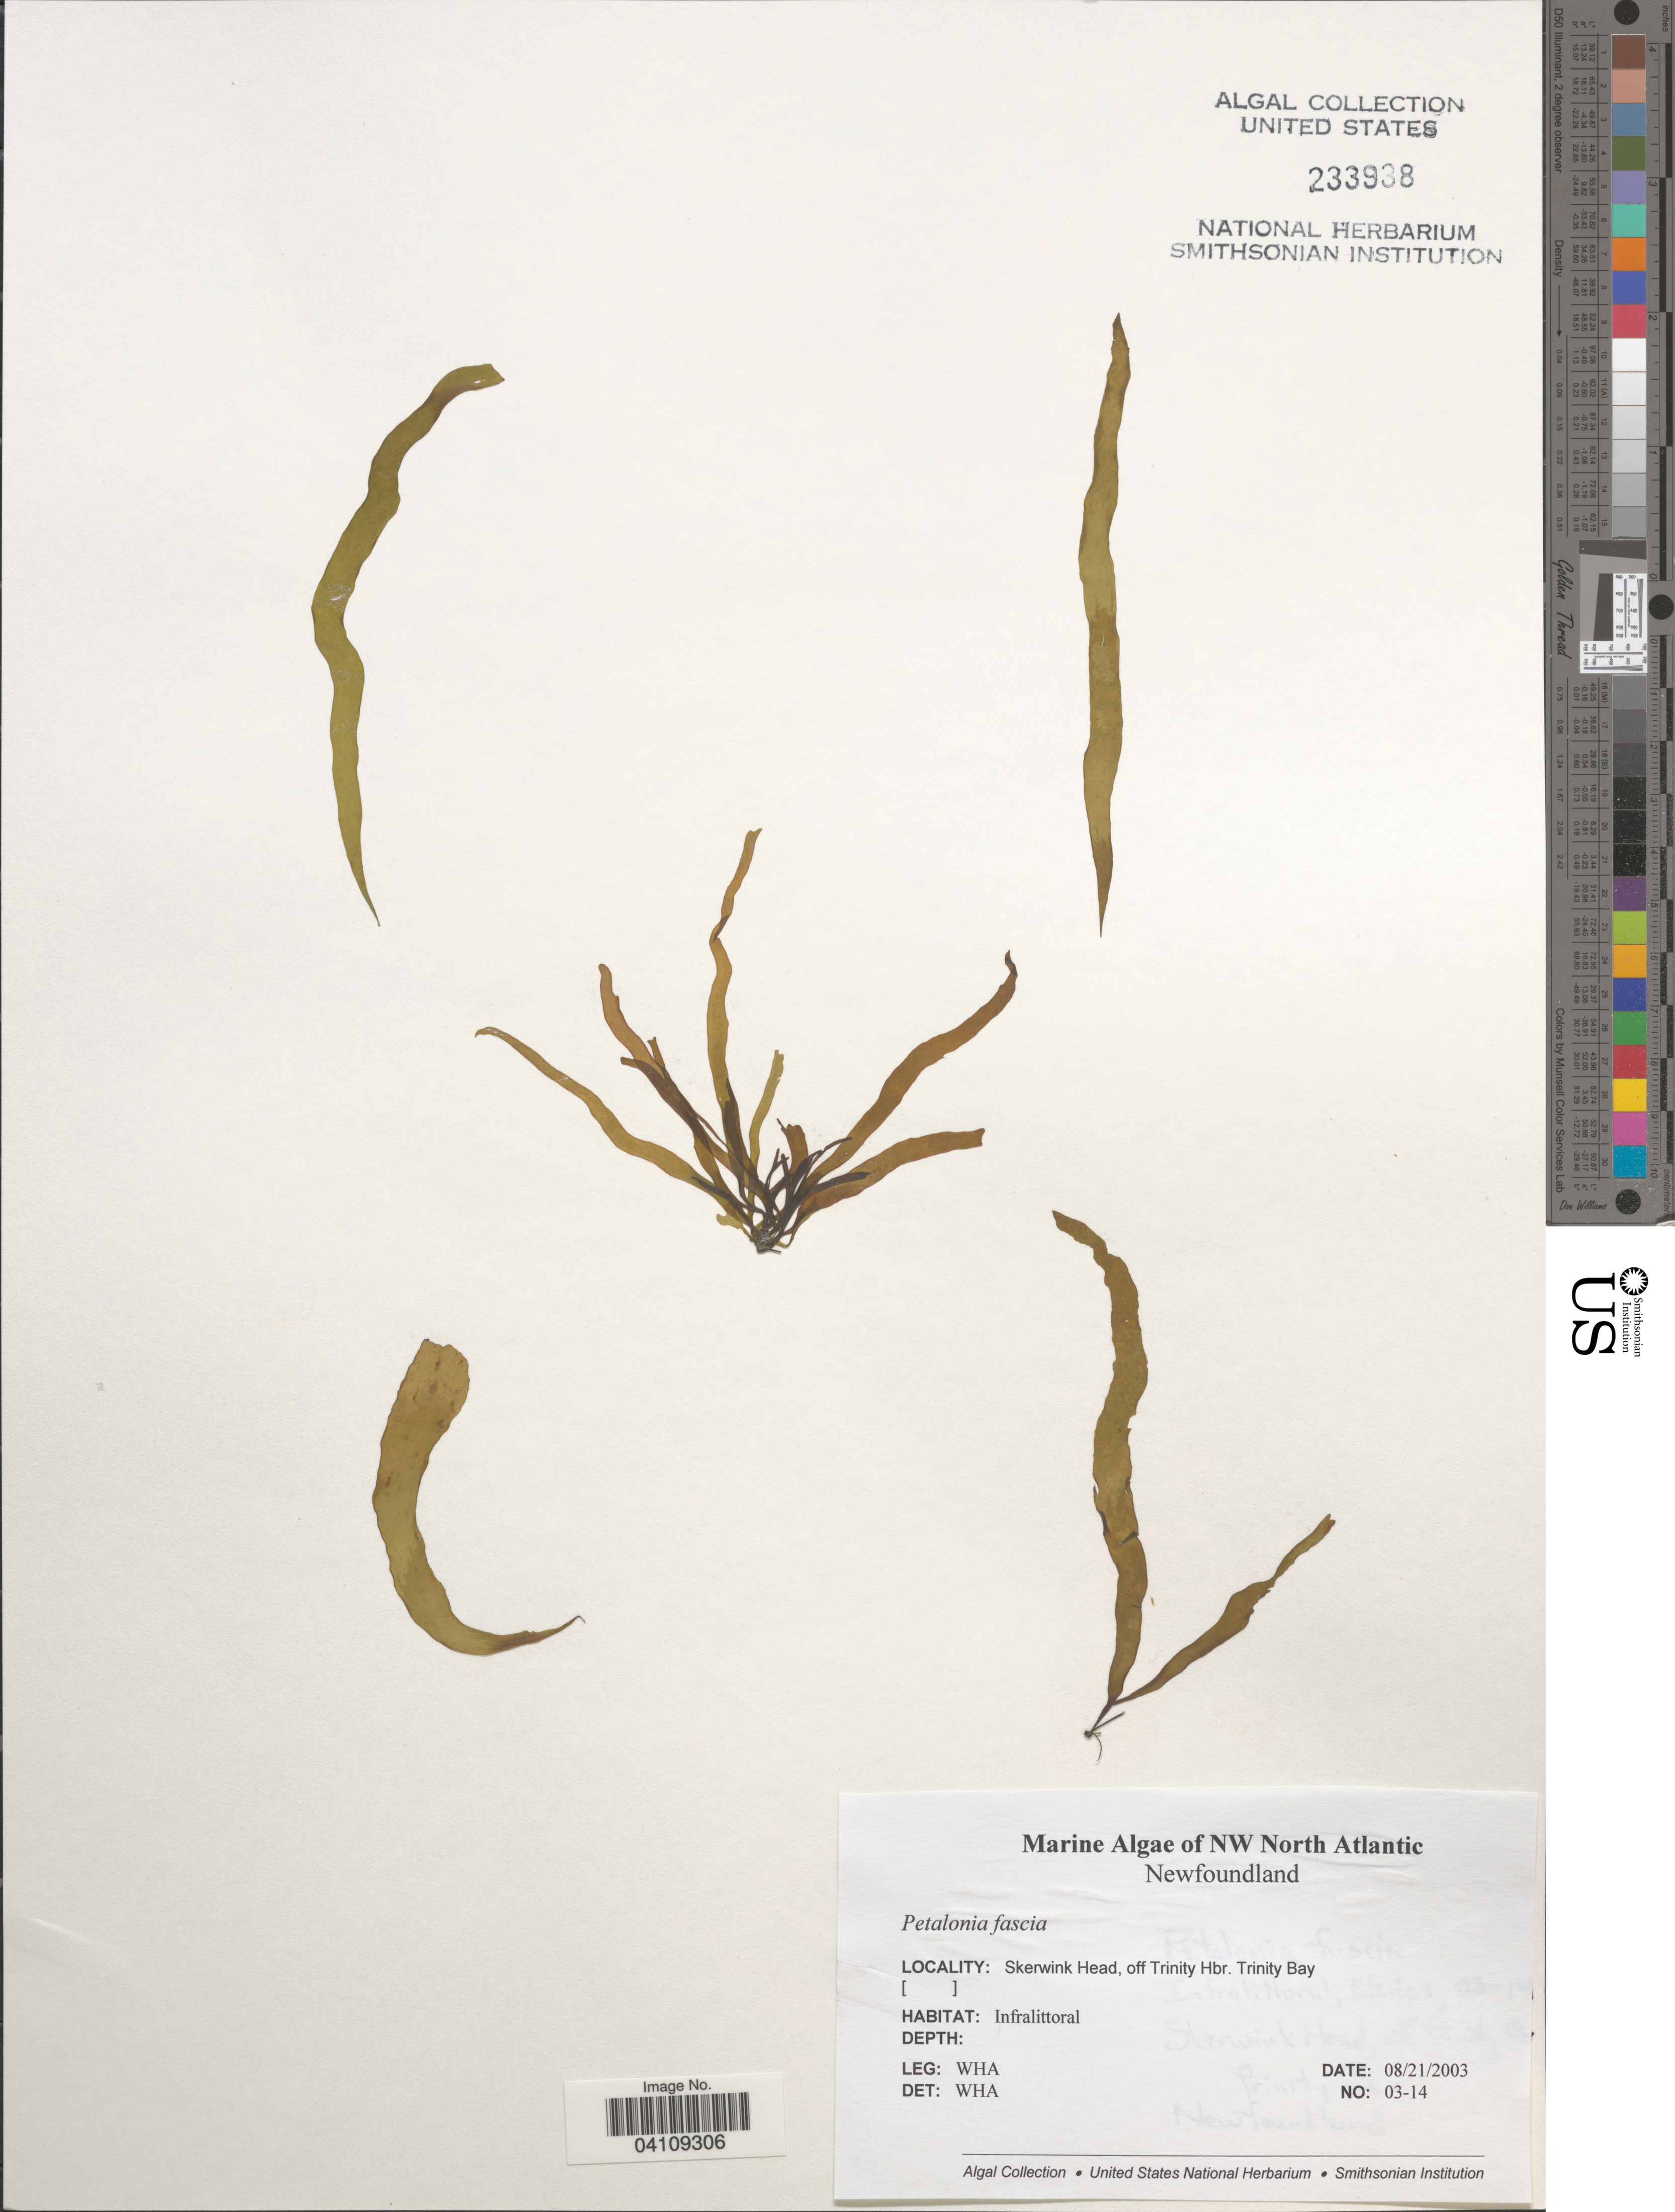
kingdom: Chromista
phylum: Ochrophyta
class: Phaeophyceae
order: Scytosiphonales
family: Scytosiphonaceae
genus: Petalonia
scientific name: Petalonia fascia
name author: (O.F. Müller) Kuntze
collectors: W. H. Adey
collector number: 03-14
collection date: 2003-08-21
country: Canada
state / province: Newfoundland and Labrador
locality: NW North Atlantic. Skerwink Head, off Trinity Hbr. Trinity Bay.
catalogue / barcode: US 233938